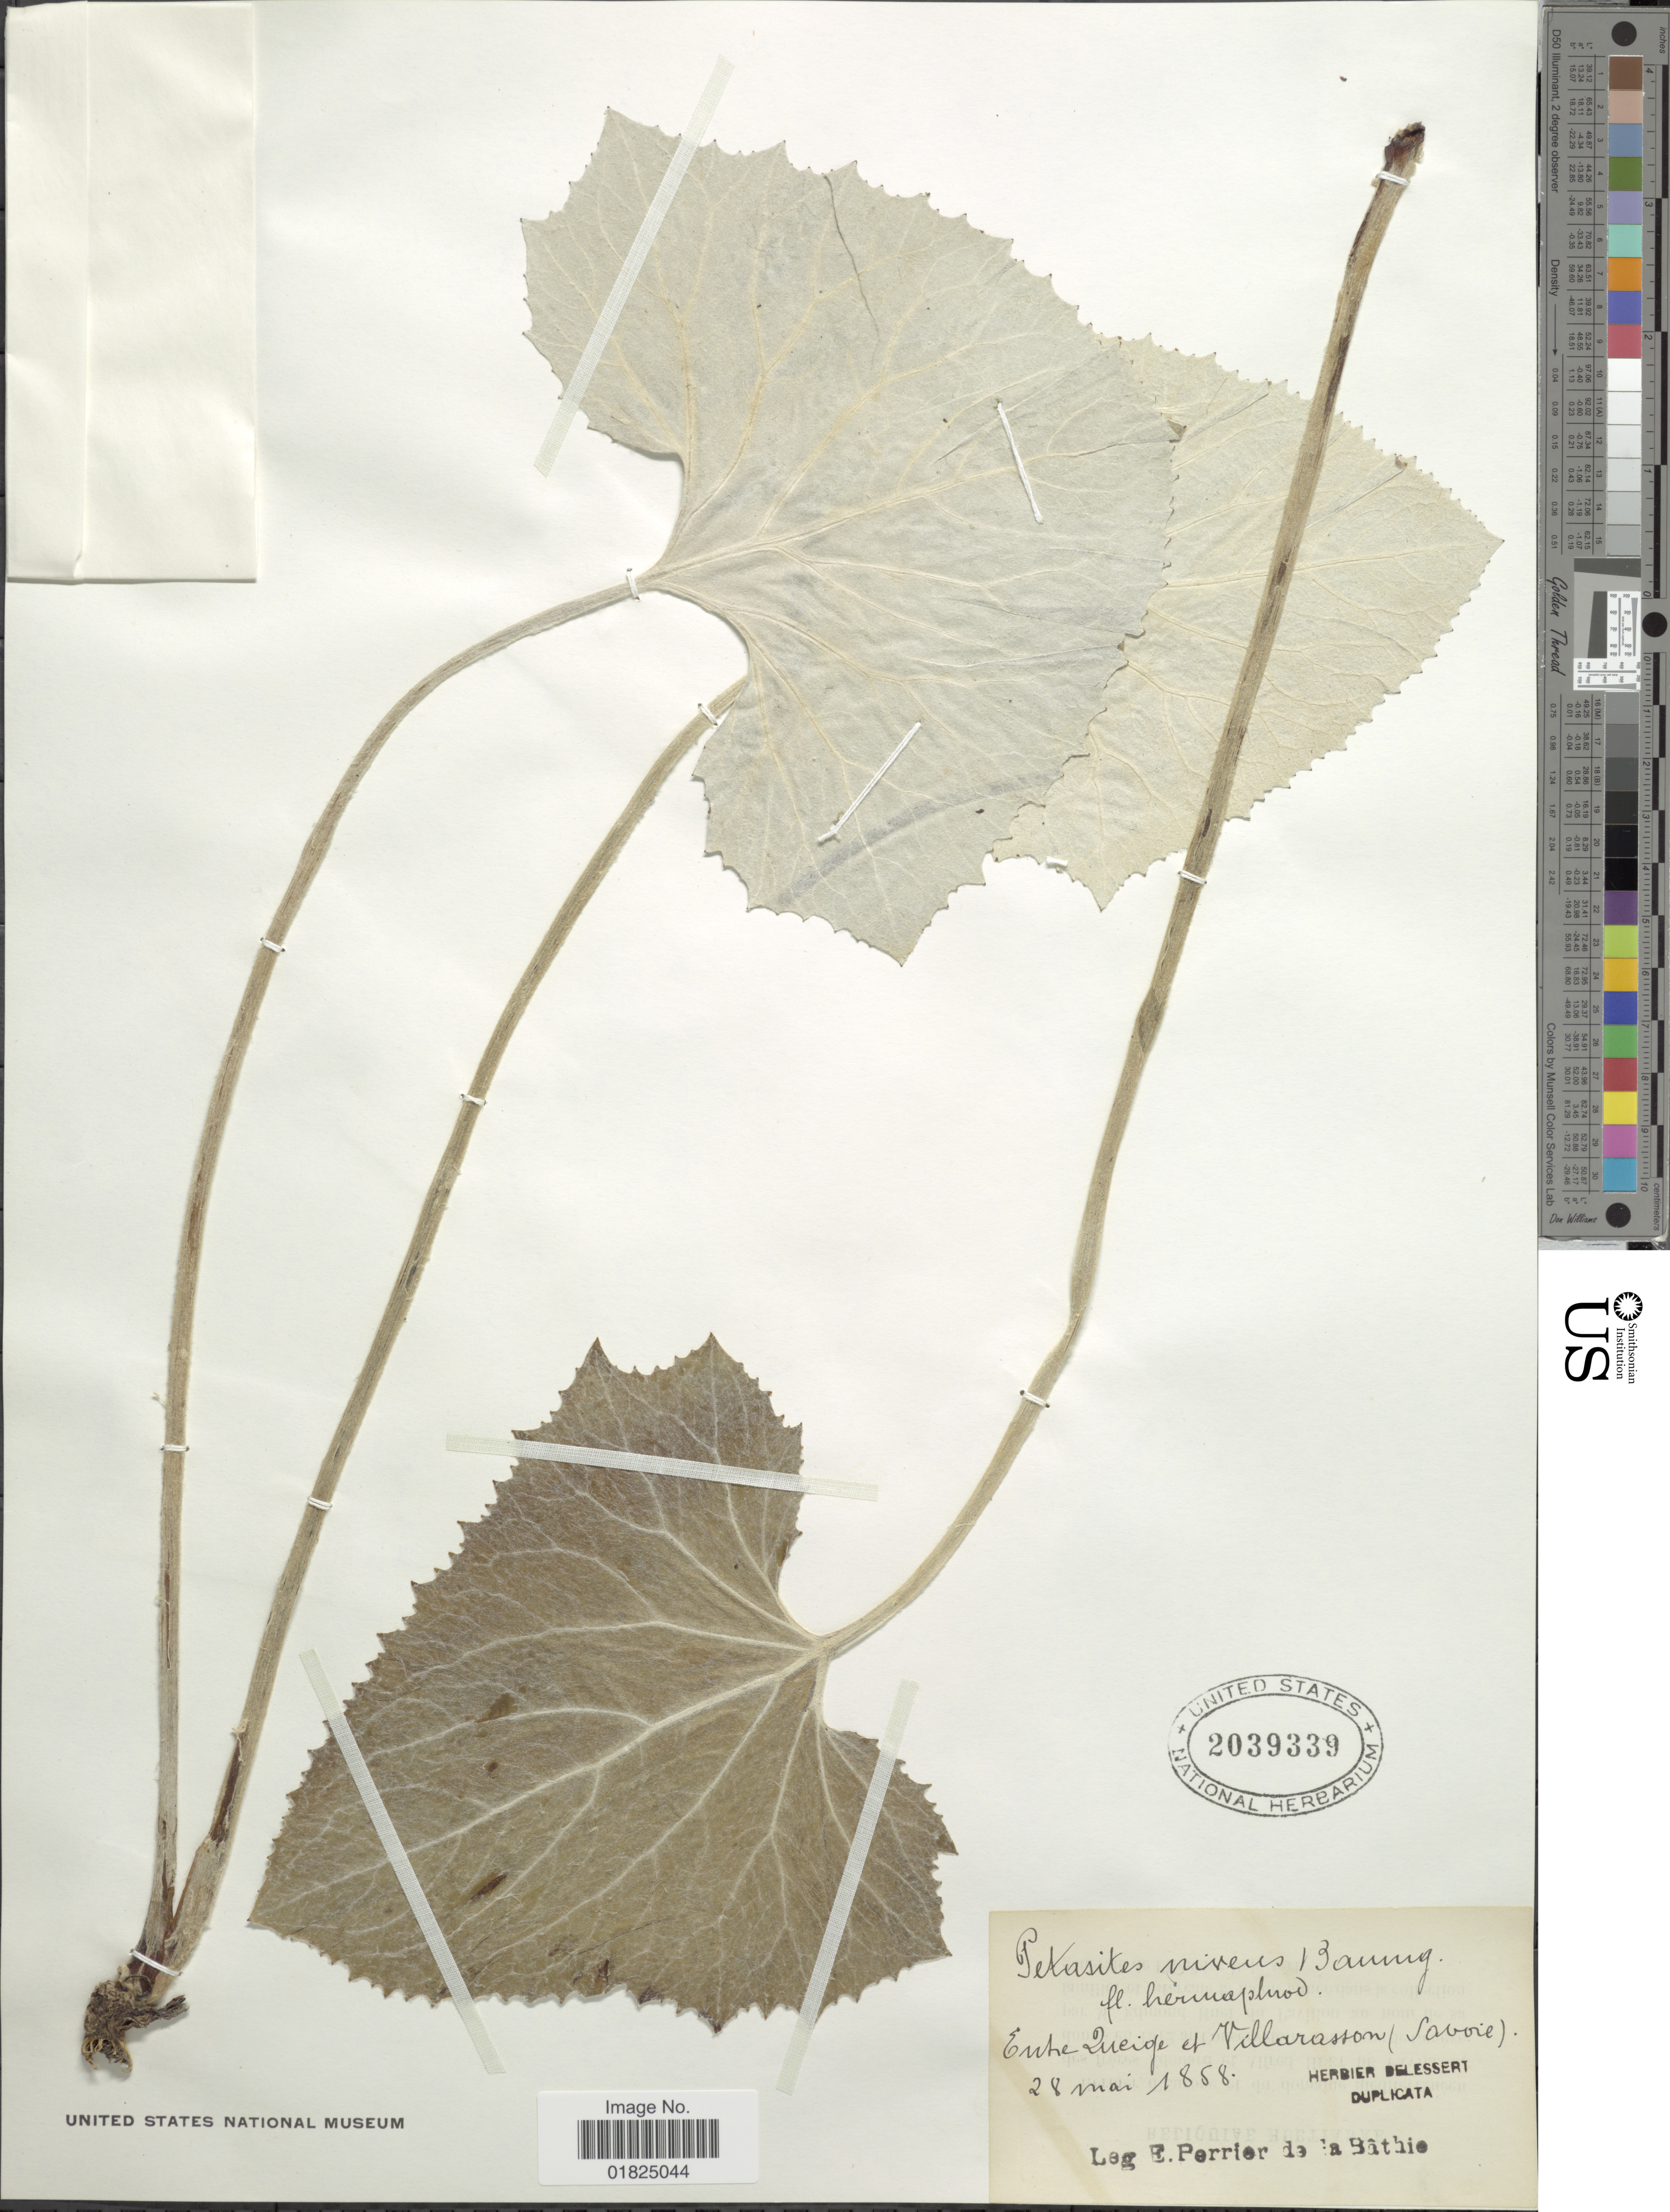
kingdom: Plantae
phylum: Tracheophyta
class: Magnoliopsida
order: Asterales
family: Asteraceae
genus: Petasites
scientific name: Petasites paradoxus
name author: (Retz.) Baumg.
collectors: E. Perrier de la Bâthie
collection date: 1858-05-28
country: France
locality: Entre Zueige et Villarasson (Savoie)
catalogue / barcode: US 2039339